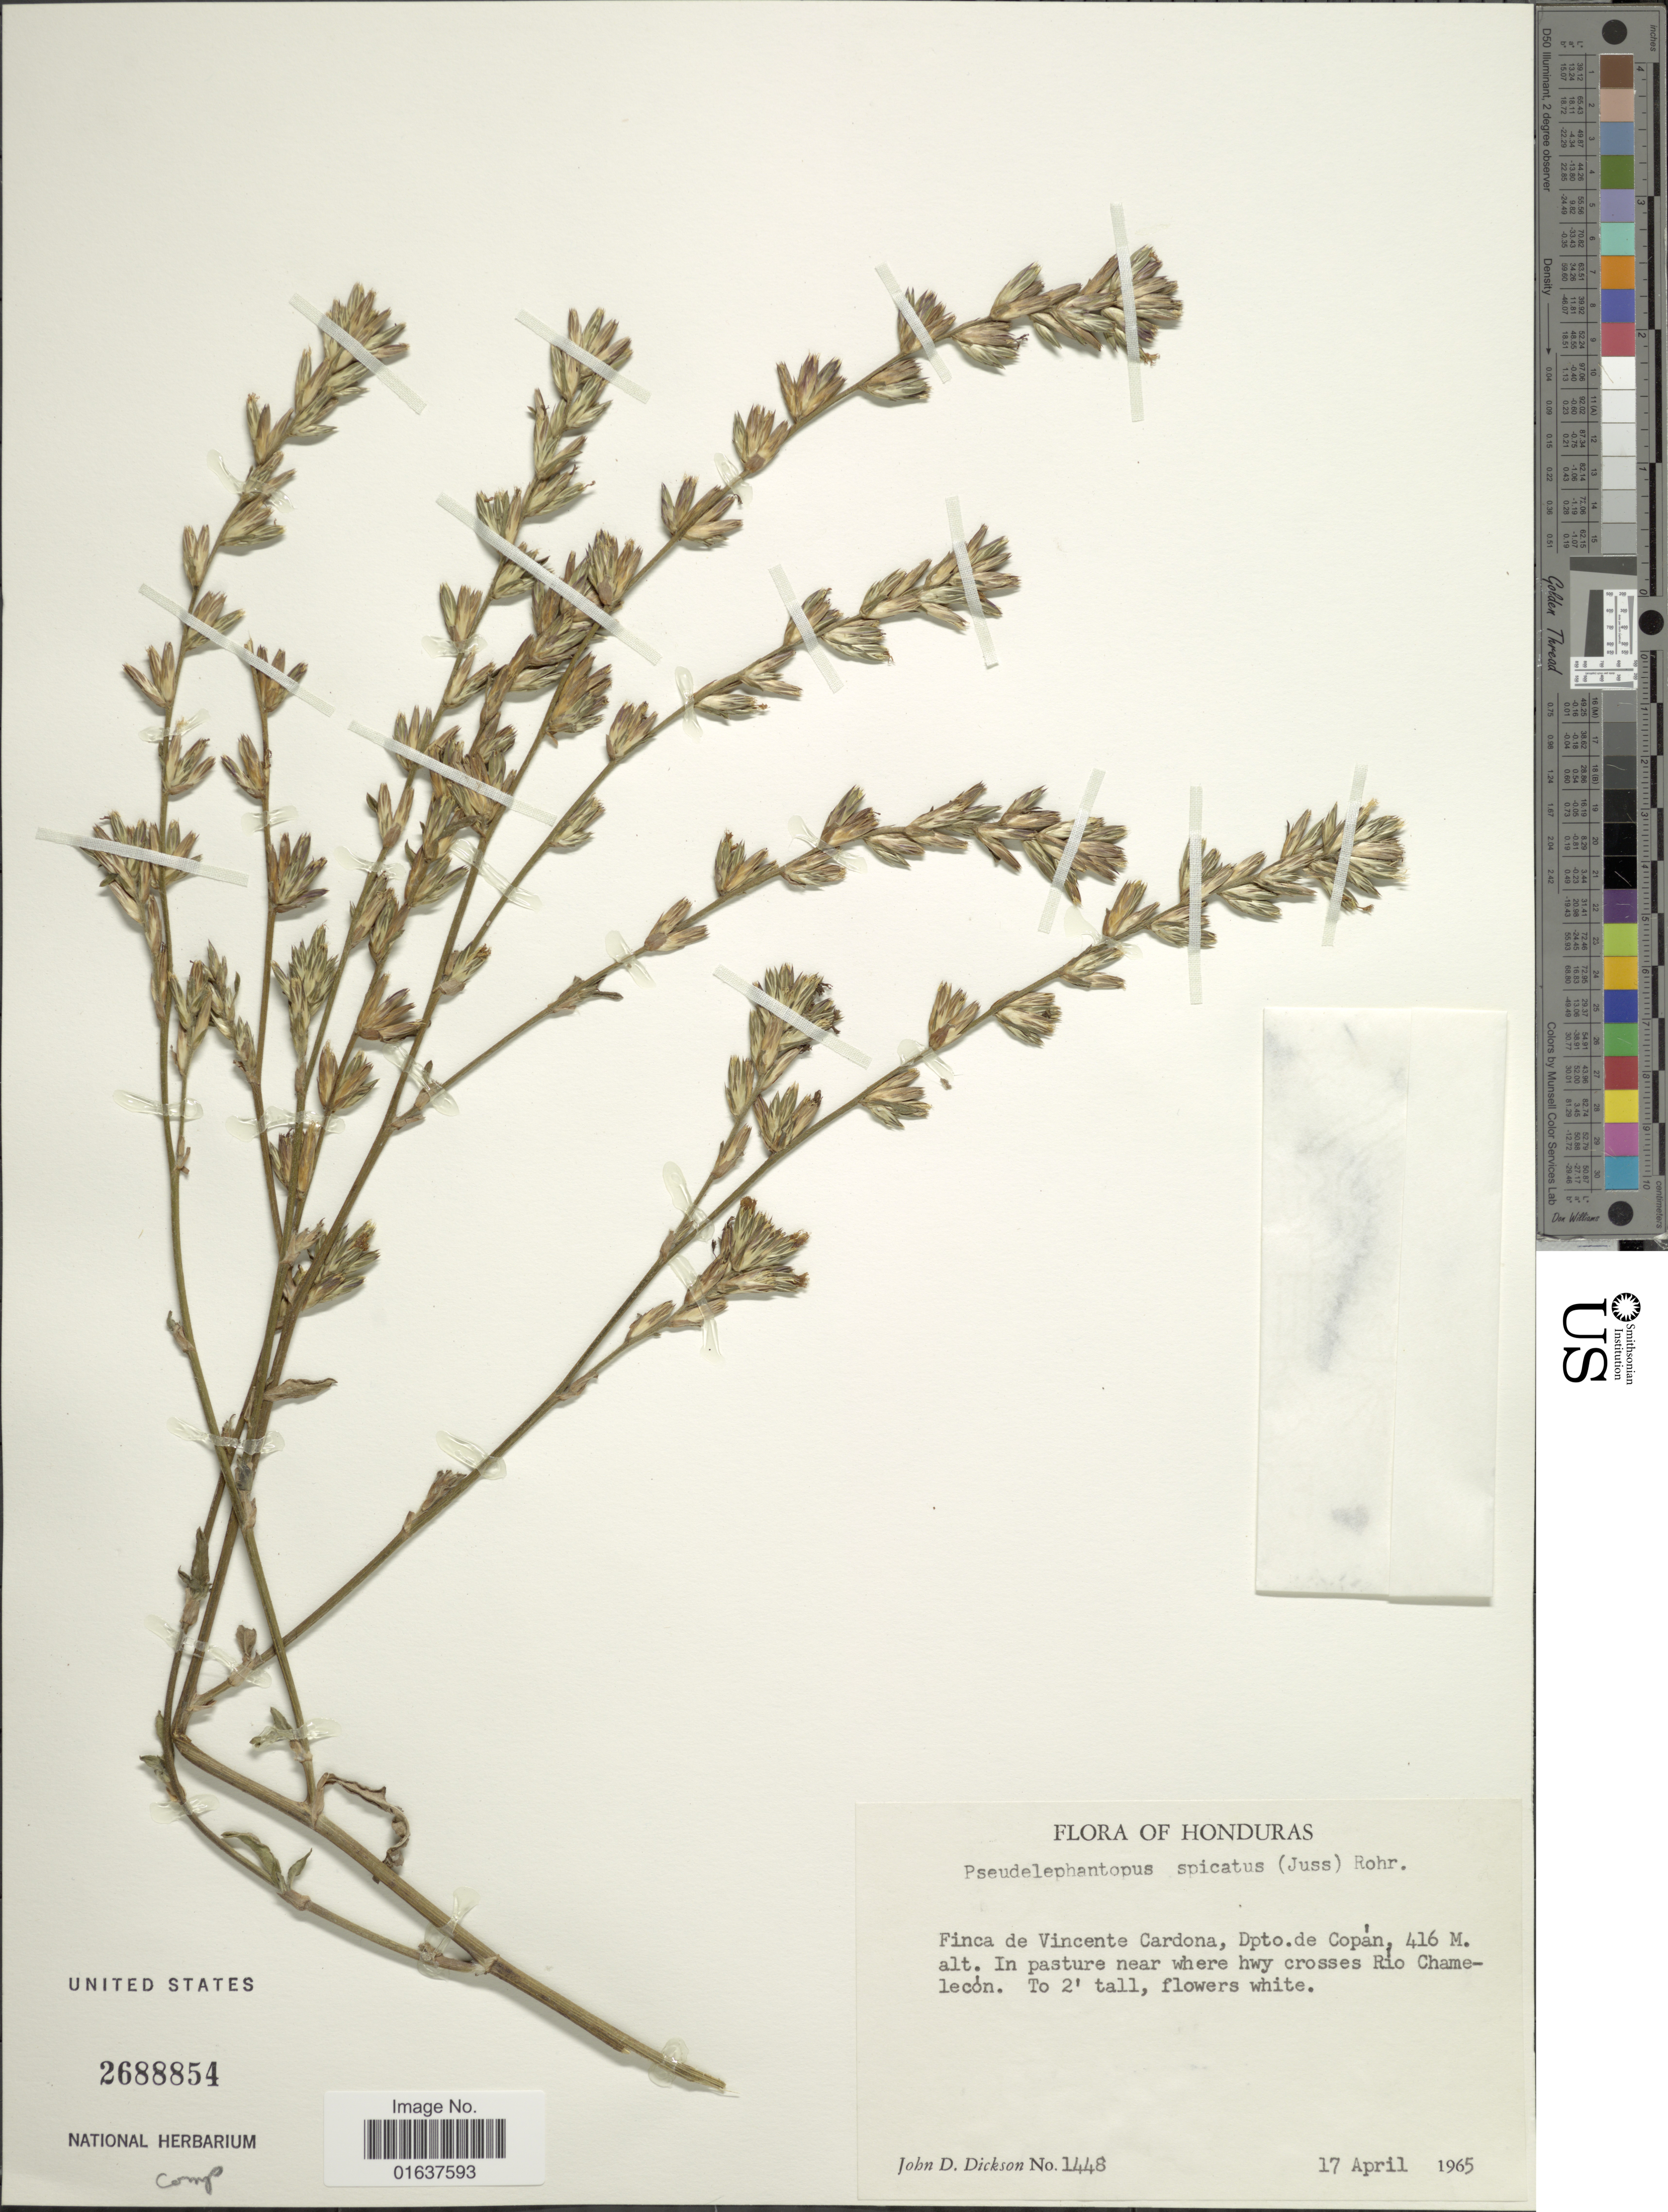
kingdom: Plantae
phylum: Tracheophyta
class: Magnoliopsida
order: Asterales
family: Asteraceae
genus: Pseudelephantopus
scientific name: Pseudelephantopus spicatus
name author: (Juss. ex Aubl.) C.F. Baker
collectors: J. Dickson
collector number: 1448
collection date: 1965-04-17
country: Honduras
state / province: Copán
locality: Finca de Vincente Cardona, Dpto. de Copan, In pasture near where crosses Rio Chamlecon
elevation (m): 416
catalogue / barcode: US 2688854